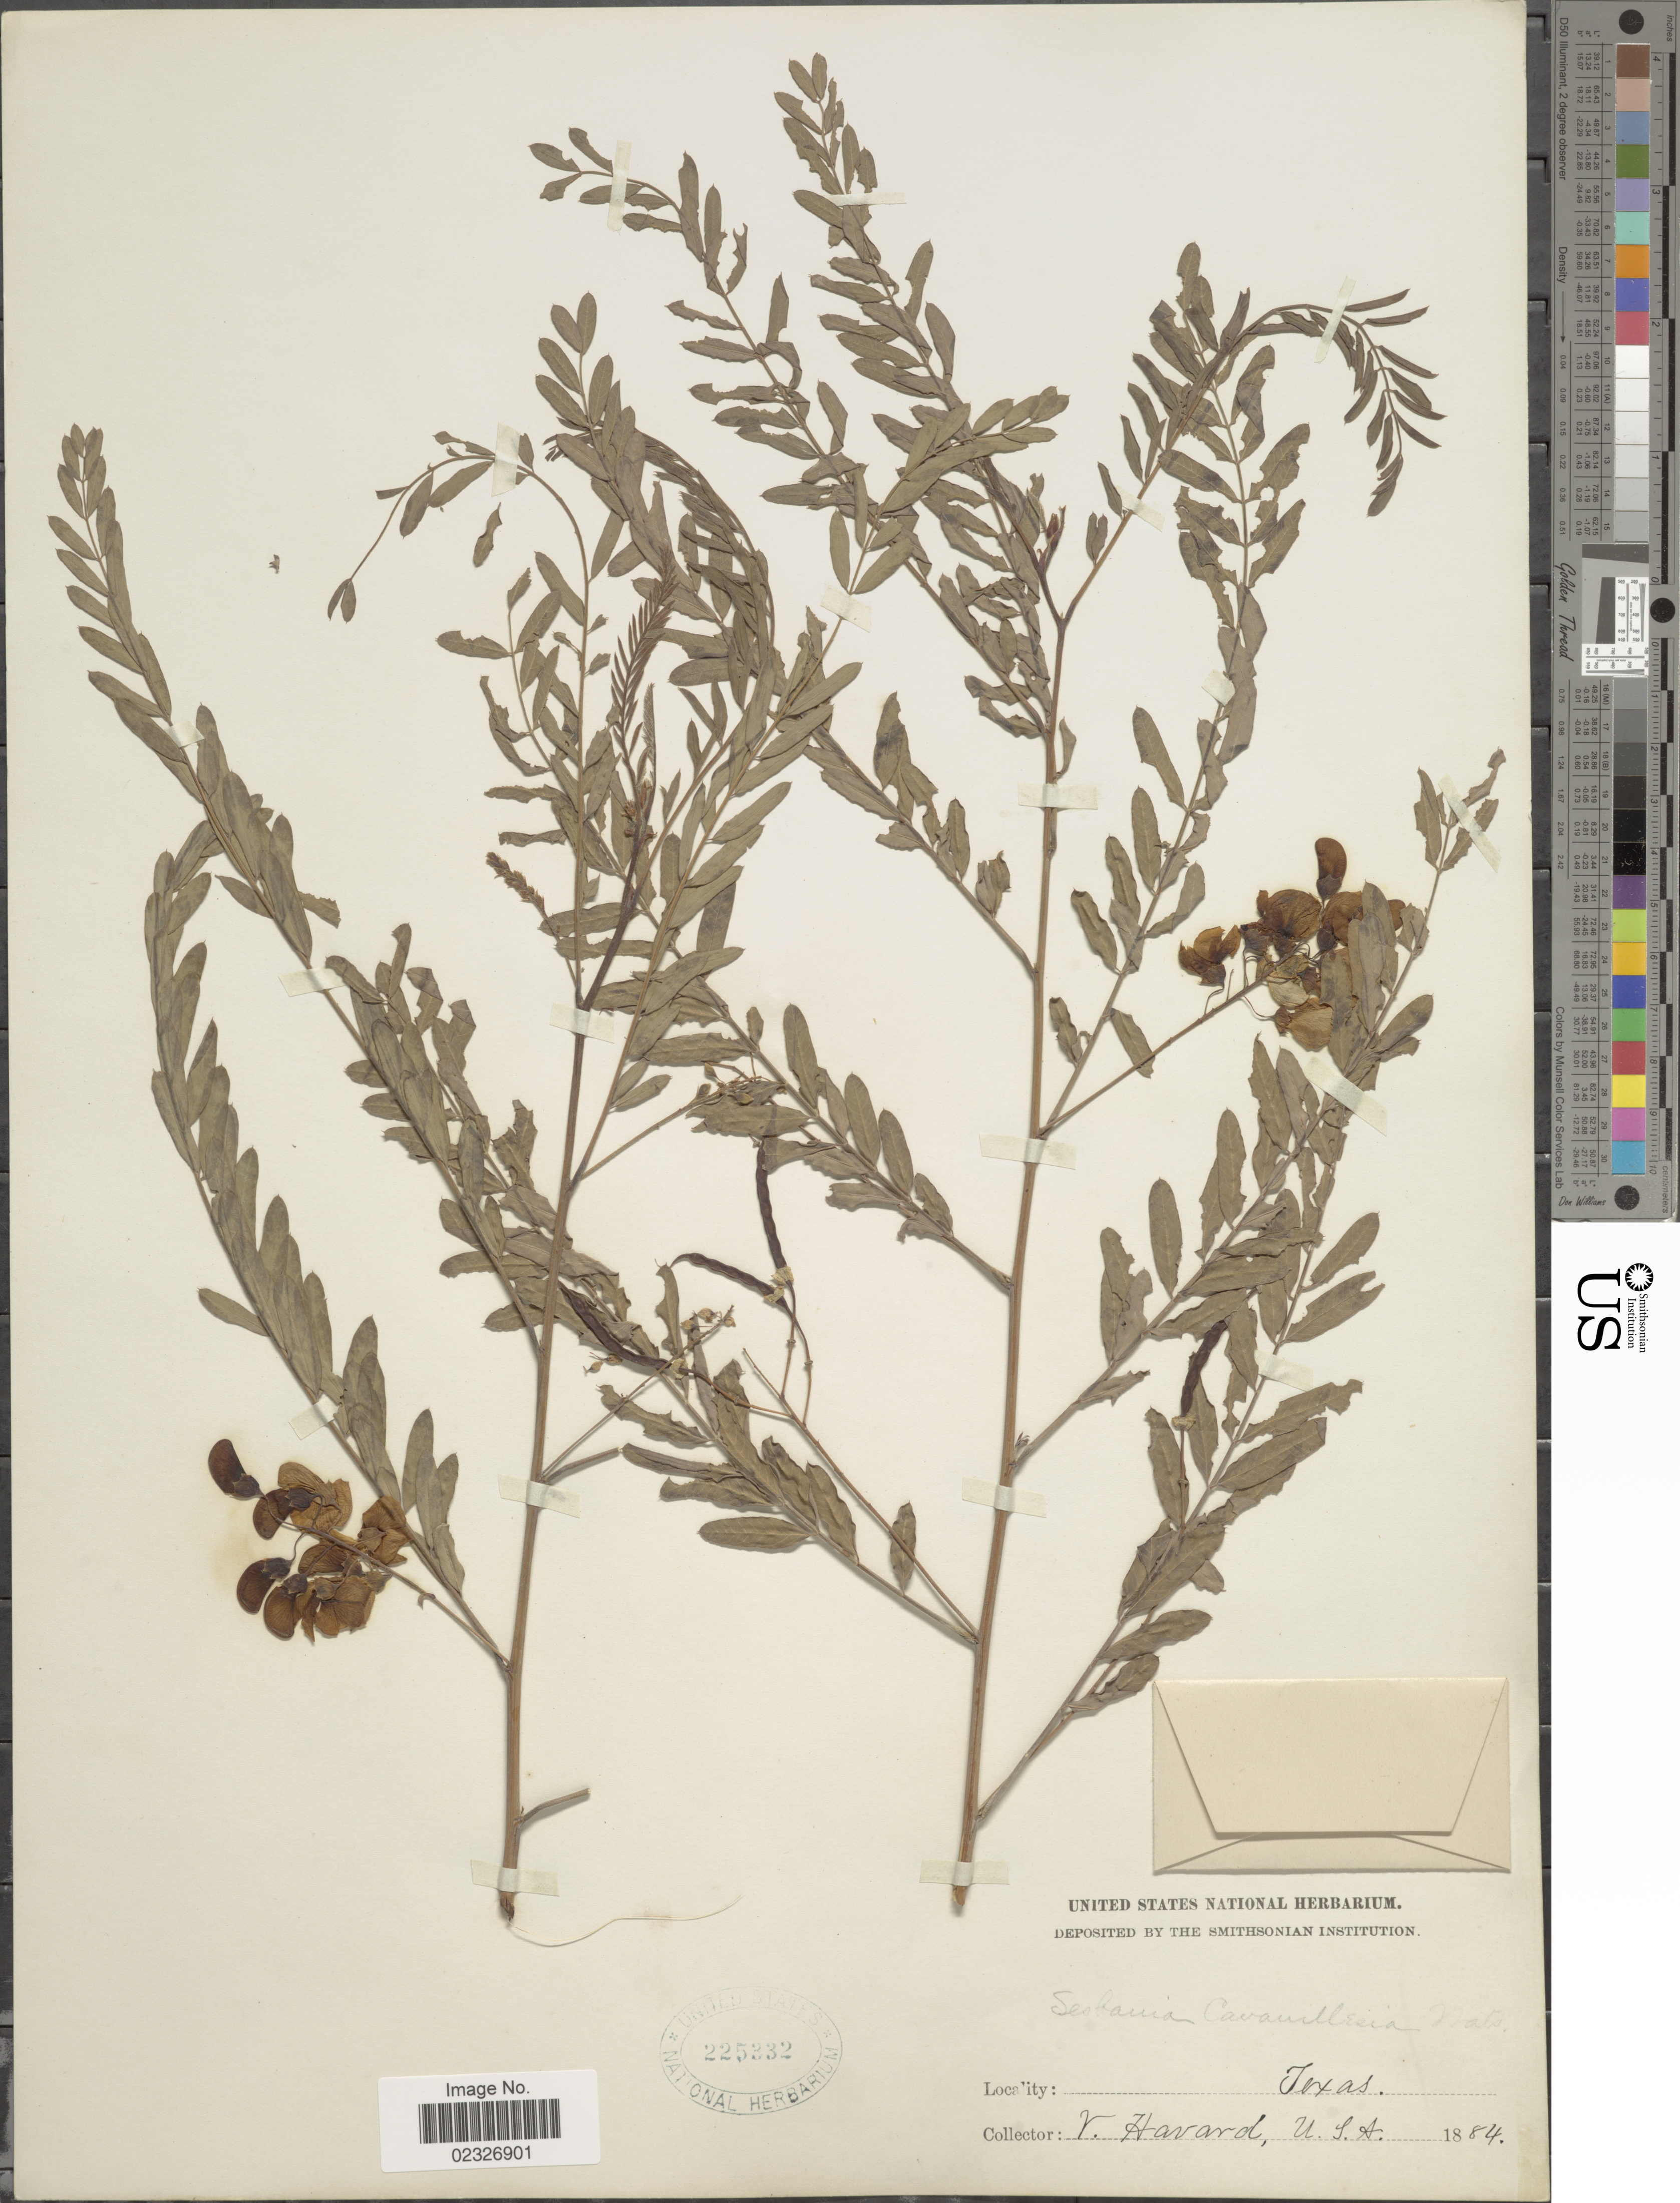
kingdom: Plantae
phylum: Tracheophyta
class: Magnoliopsida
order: Fabales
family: Fabaceae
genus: Sesbania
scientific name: Sesbania drummondii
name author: (Rydb.) Cory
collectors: V. Harvard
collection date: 1884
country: United States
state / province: Texas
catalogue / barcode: US 225332